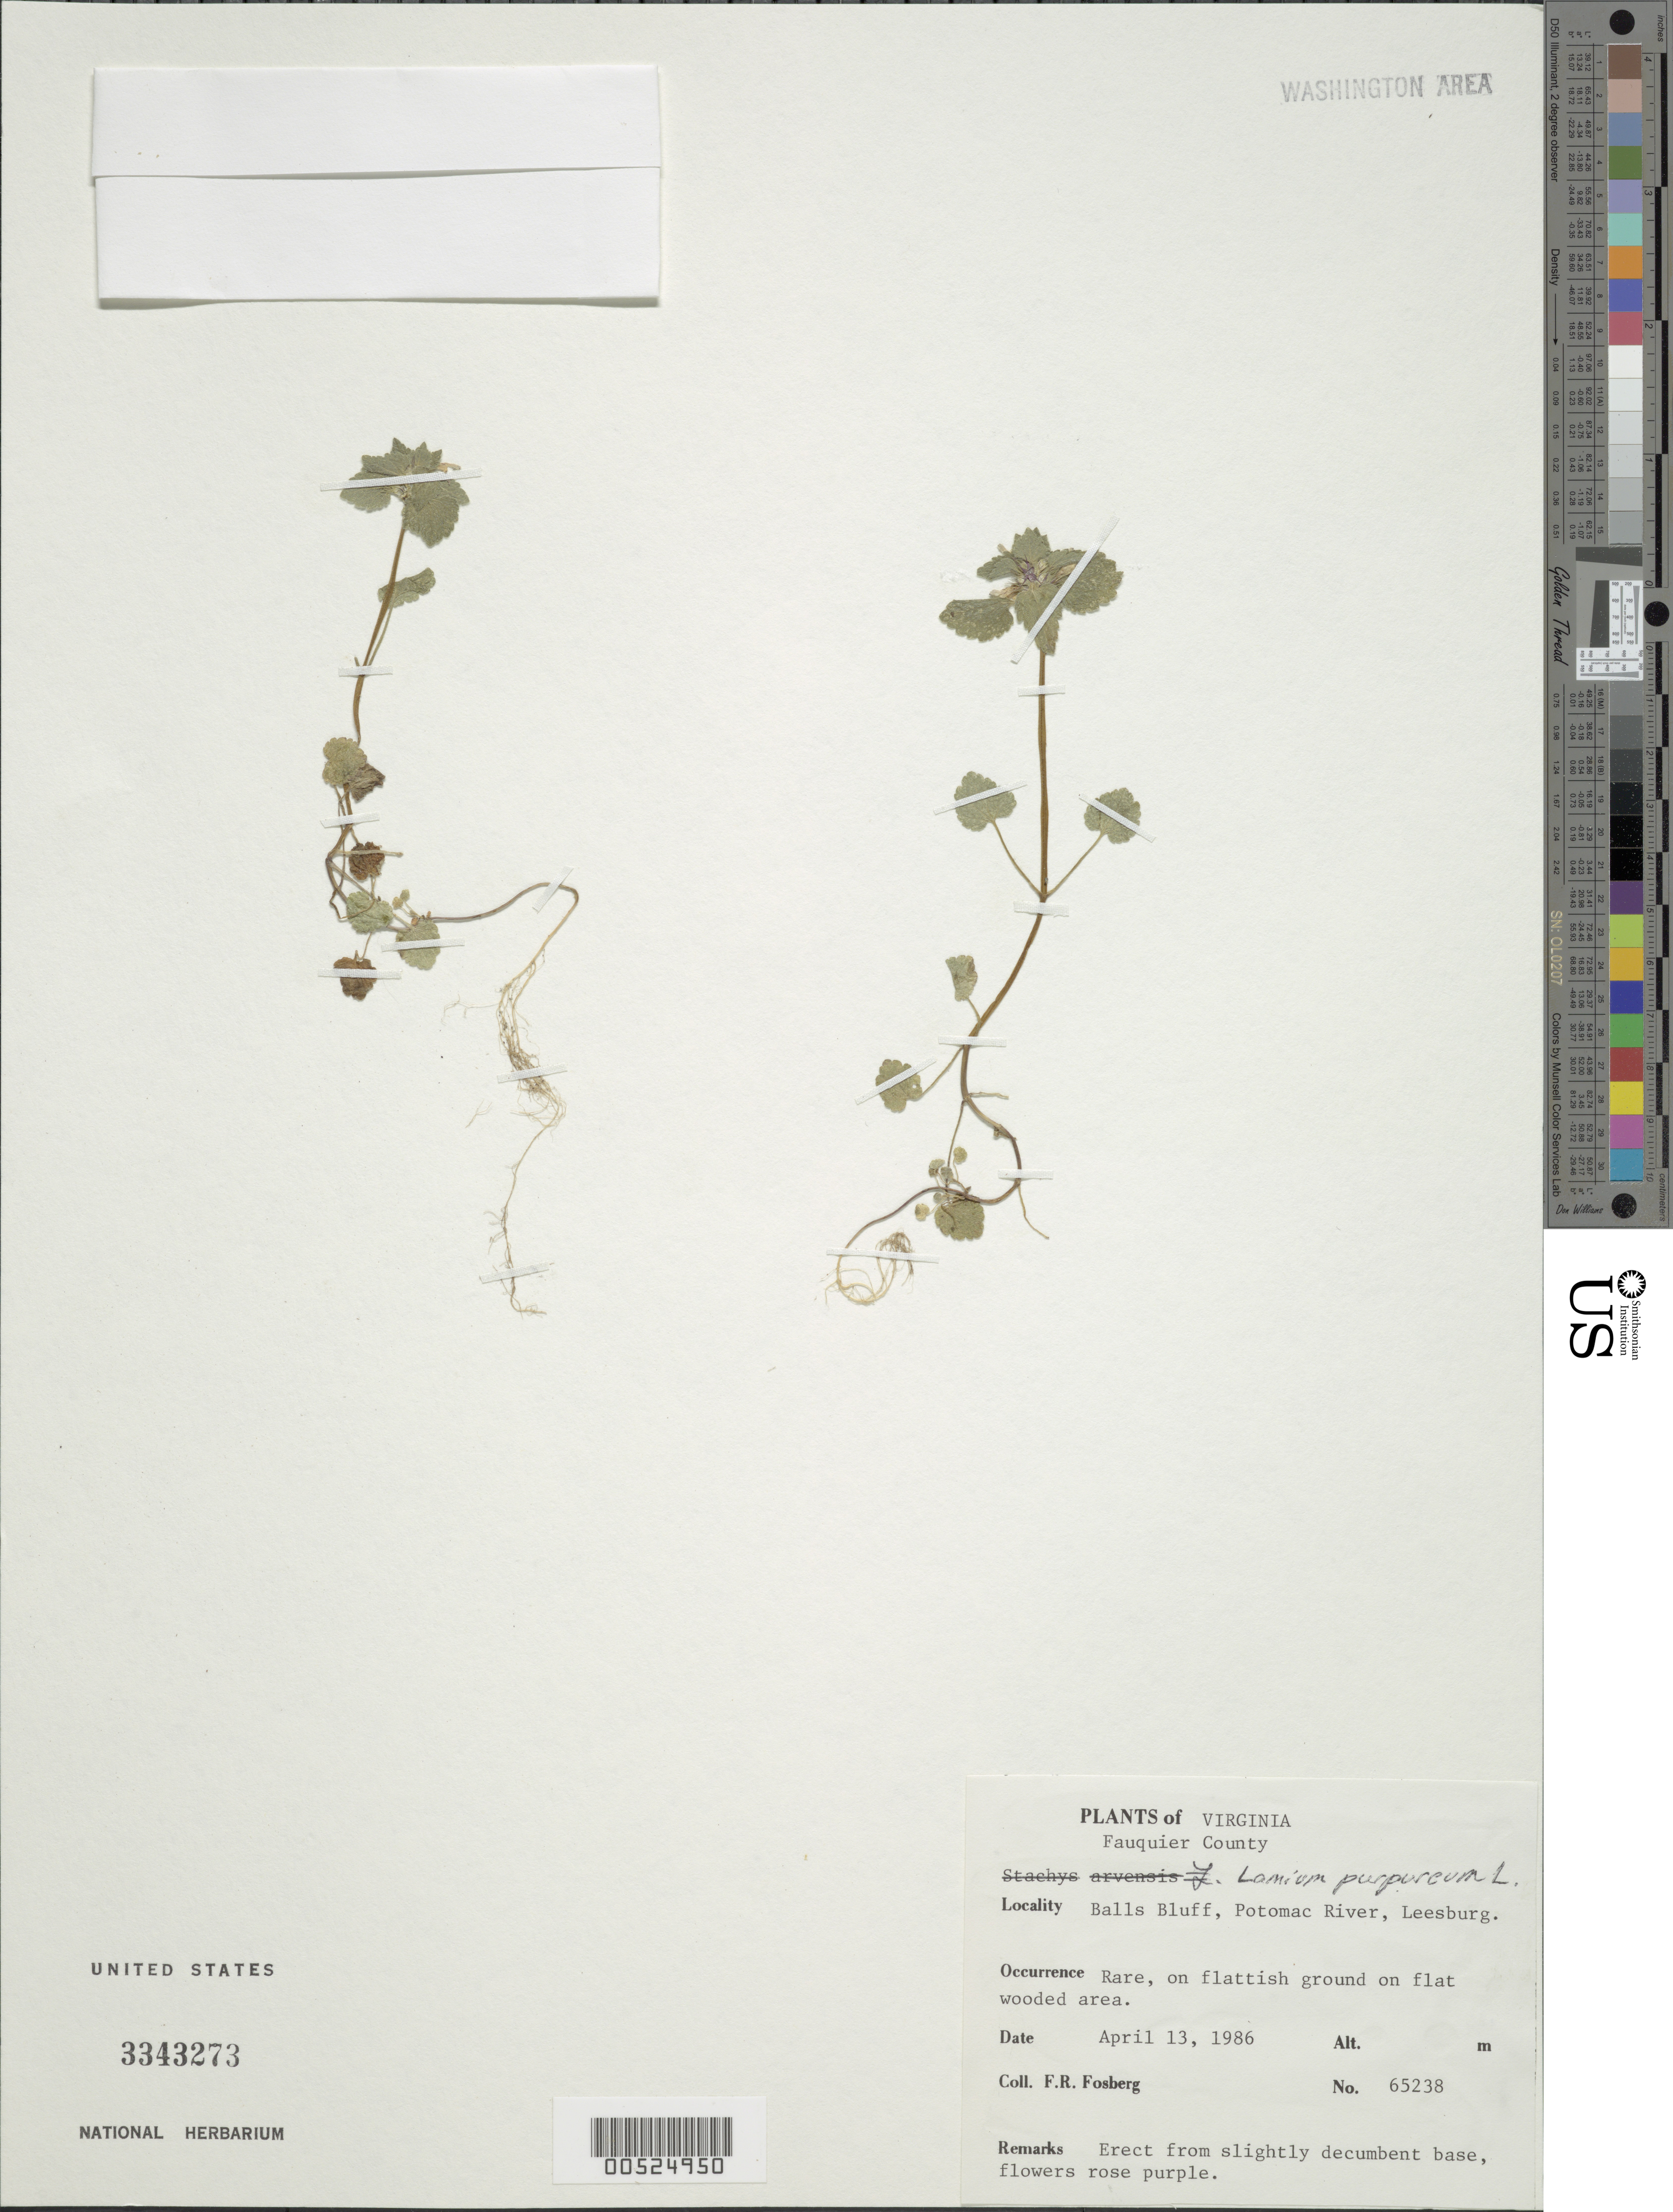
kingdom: Plantae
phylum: Tracheophyta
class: Magnoliopsida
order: Lamiales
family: Lamiaceae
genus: Lamium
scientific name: Lamium purpureum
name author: L.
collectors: F. R. Fosberg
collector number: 65238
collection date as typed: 13 Apr 1986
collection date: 1986-04-13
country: United States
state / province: Virginia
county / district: Fauquier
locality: Ball's Bluff, Potomac River, Leesburg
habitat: On flattish ground on flat wooded area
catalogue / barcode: US 3343273